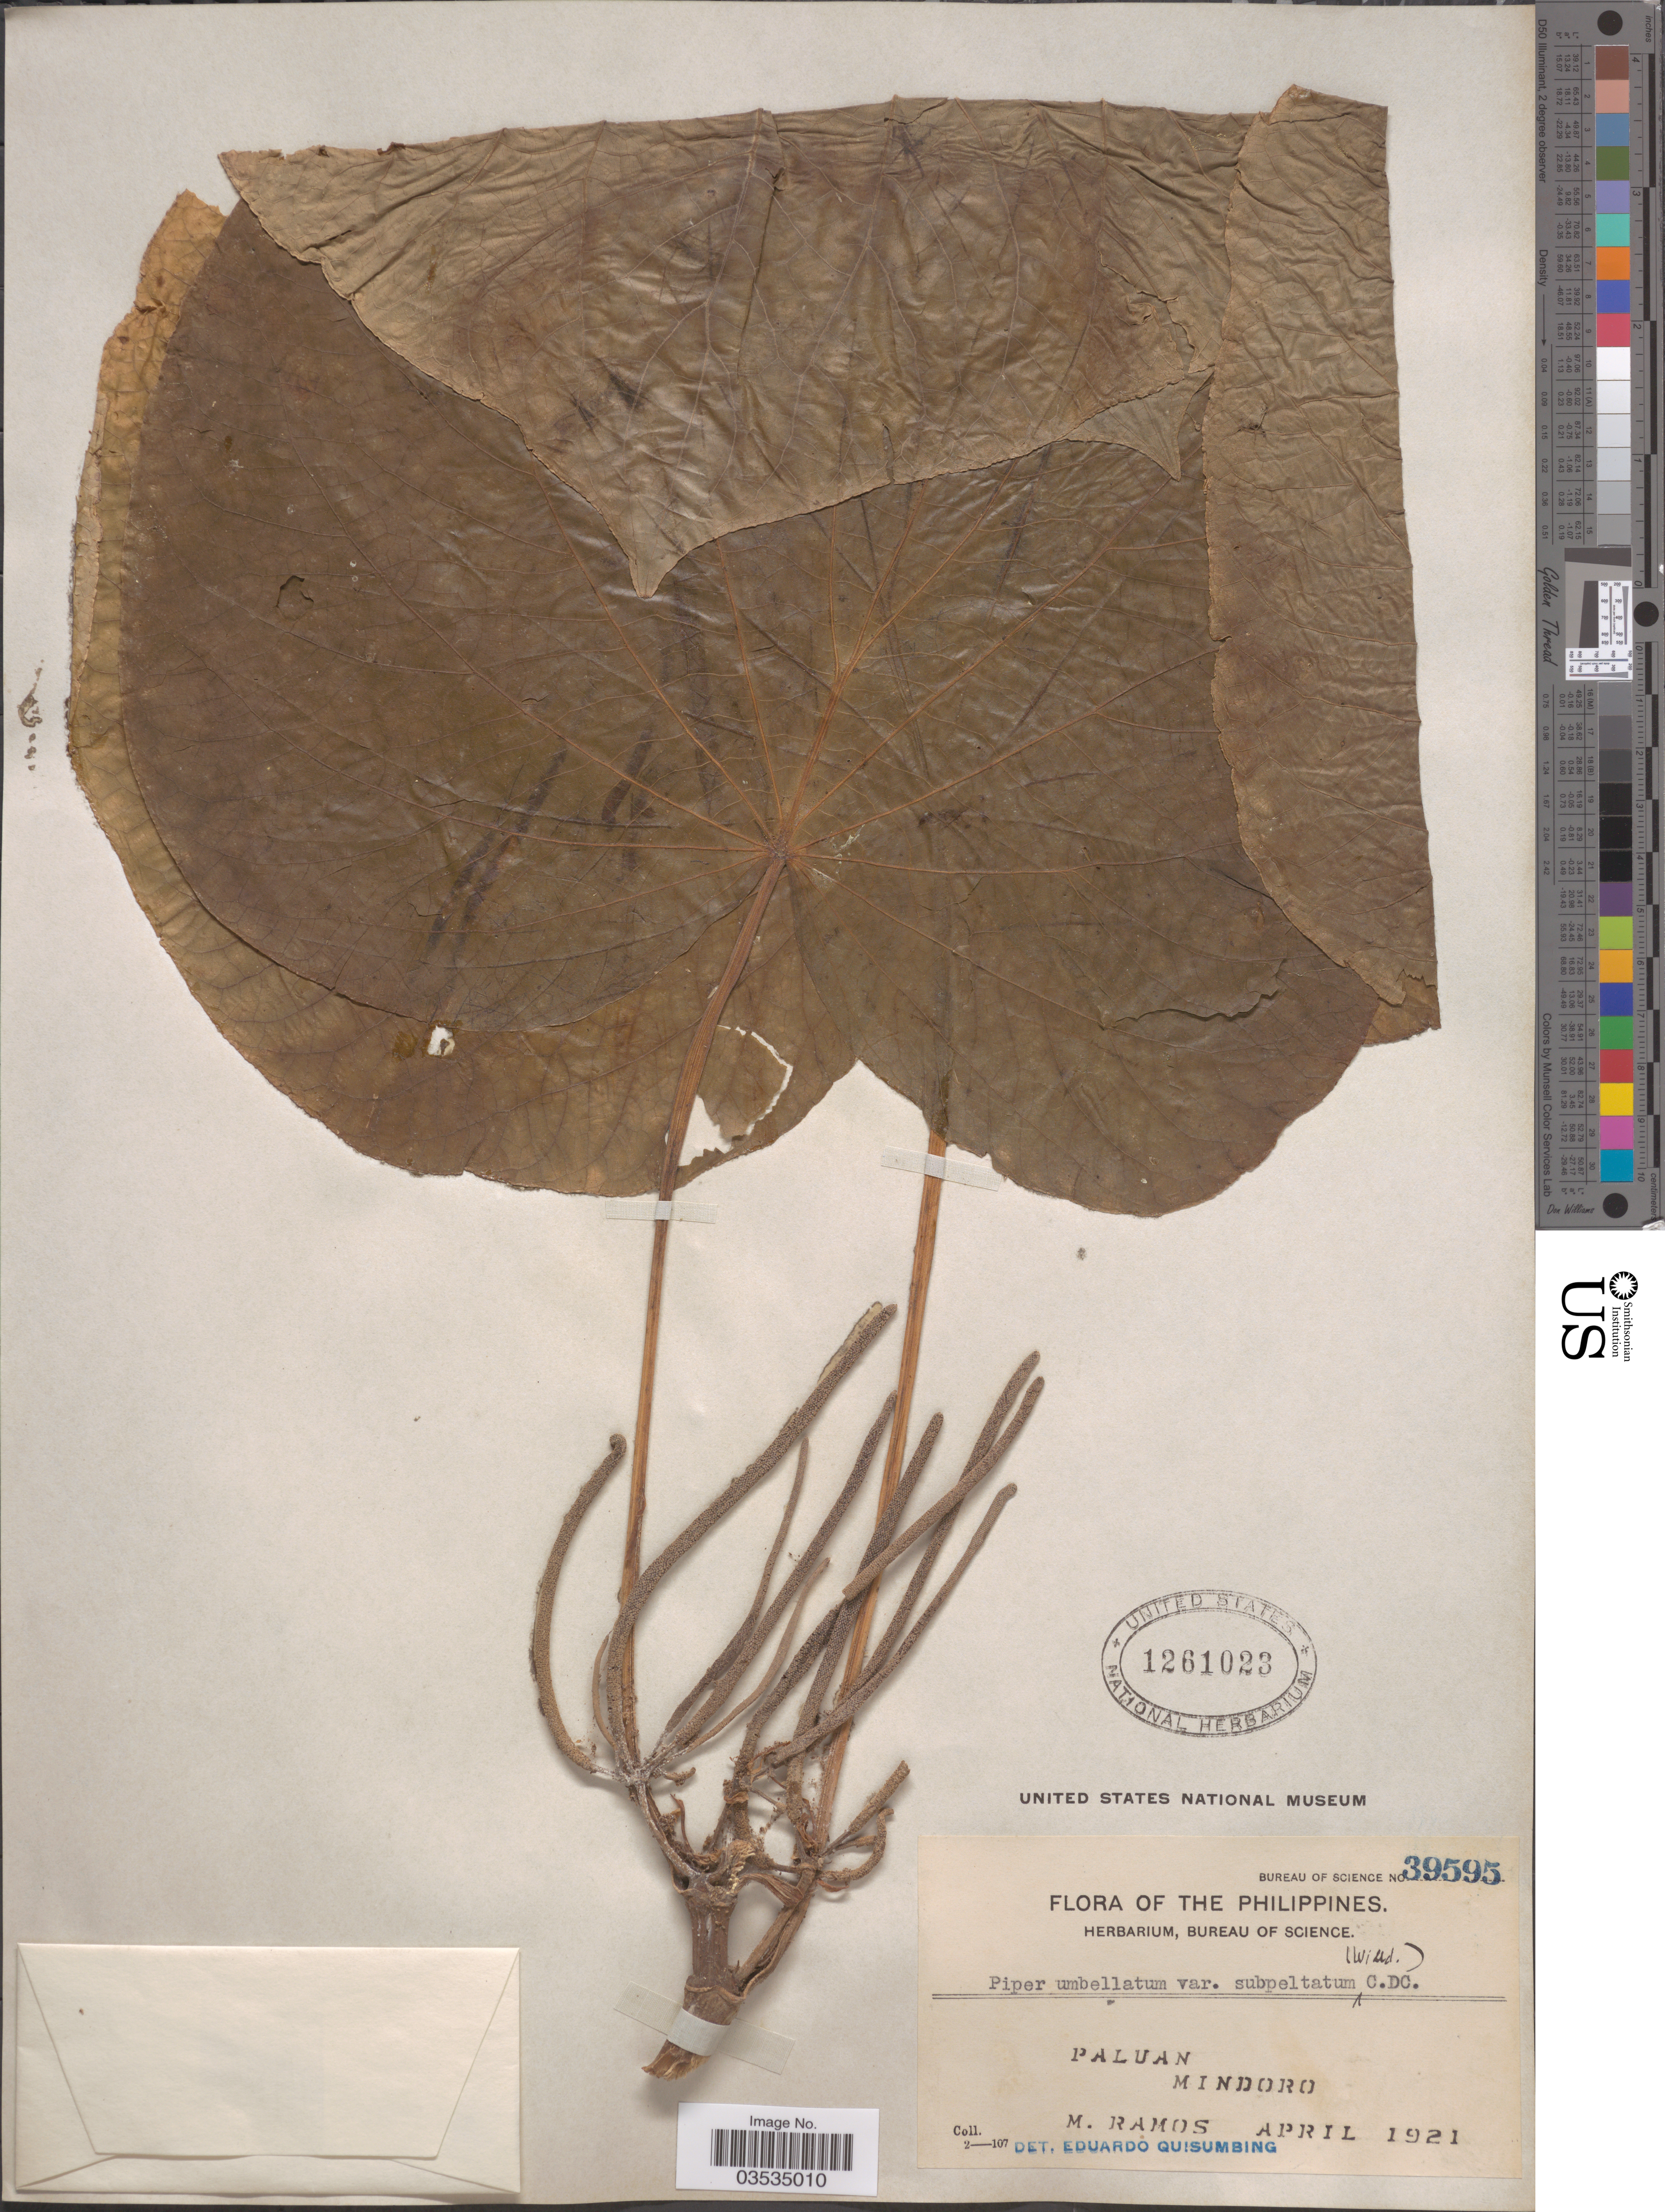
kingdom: Plantae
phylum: Tracheophyta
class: Magnoliopsida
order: Piperales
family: Piperaceae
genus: Piper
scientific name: Piper umbellatum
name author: L.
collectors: M. Ramos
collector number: Bureau of Science 39595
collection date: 1921-04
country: Philippines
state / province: Mimaropa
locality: Paluan. Mindoro.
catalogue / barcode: US 1261023